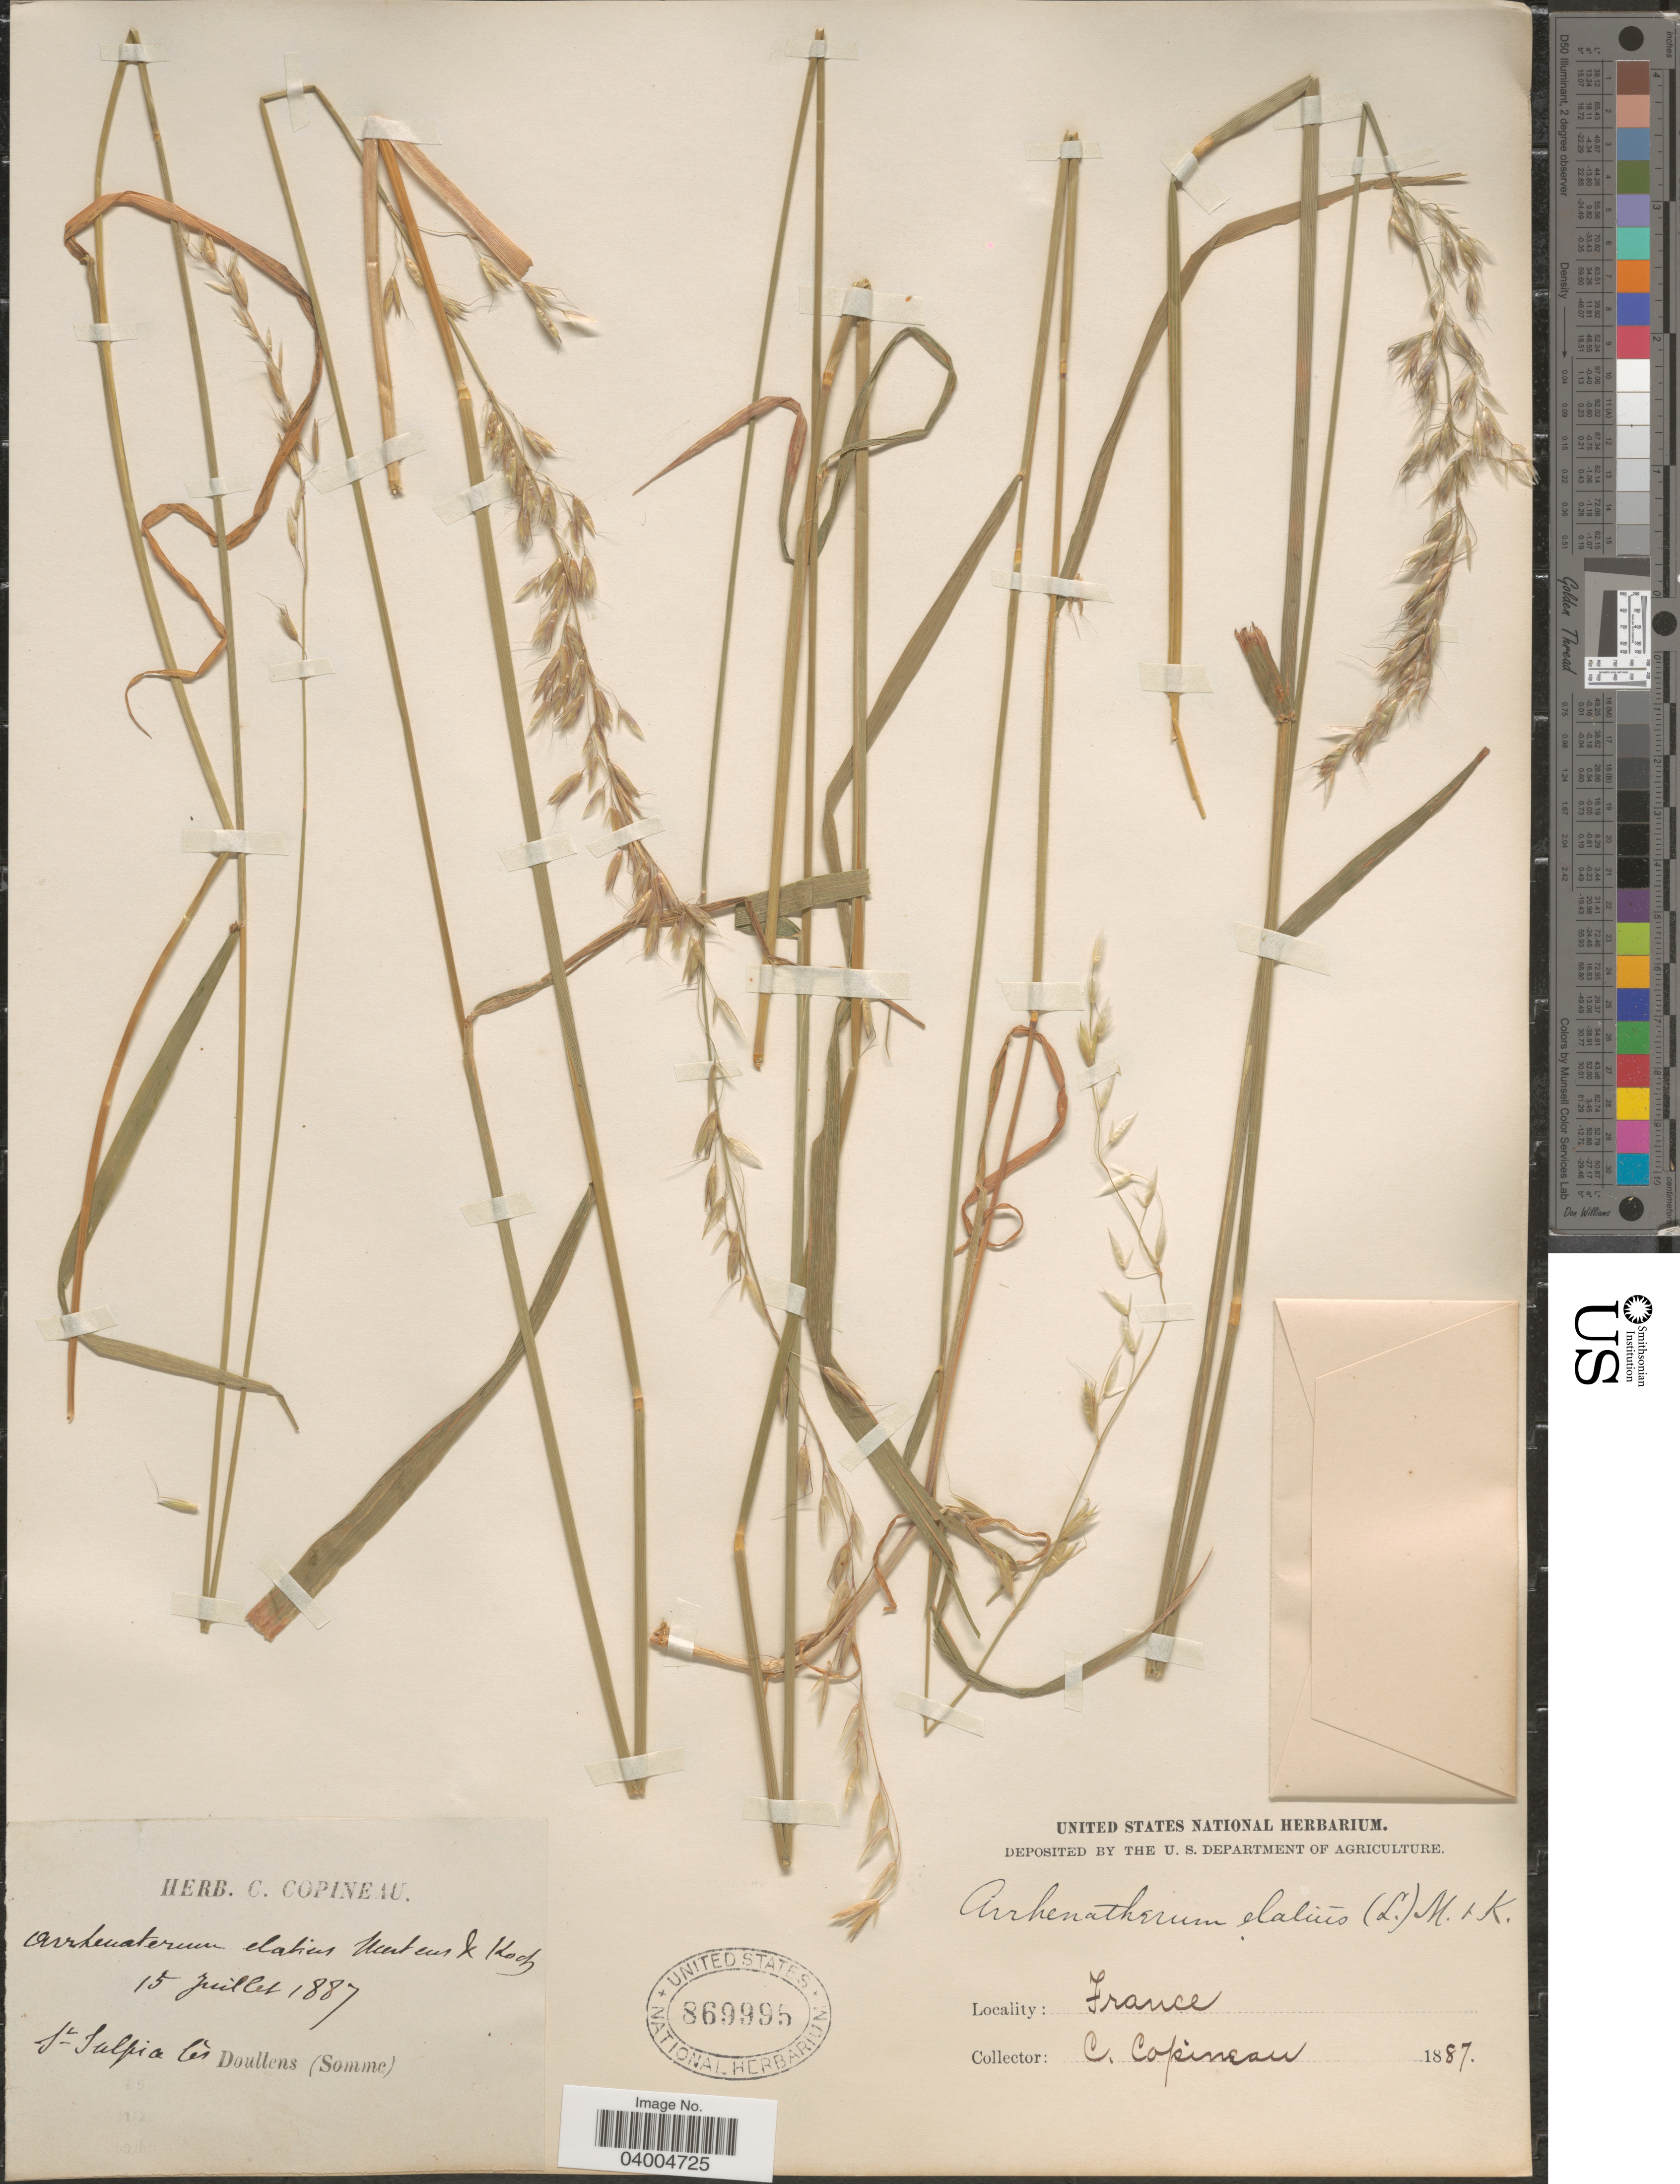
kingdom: Plantae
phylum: Tracheophyta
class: Liliopsida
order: Poales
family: Poaceae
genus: Arrhenatherum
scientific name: Arrhenatherum elatius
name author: (L.) J. Presl & C. Presl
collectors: C. Copineau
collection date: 1887-07-15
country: France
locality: St. Sulpice lés Doullens (Somme).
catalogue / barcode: US 869995